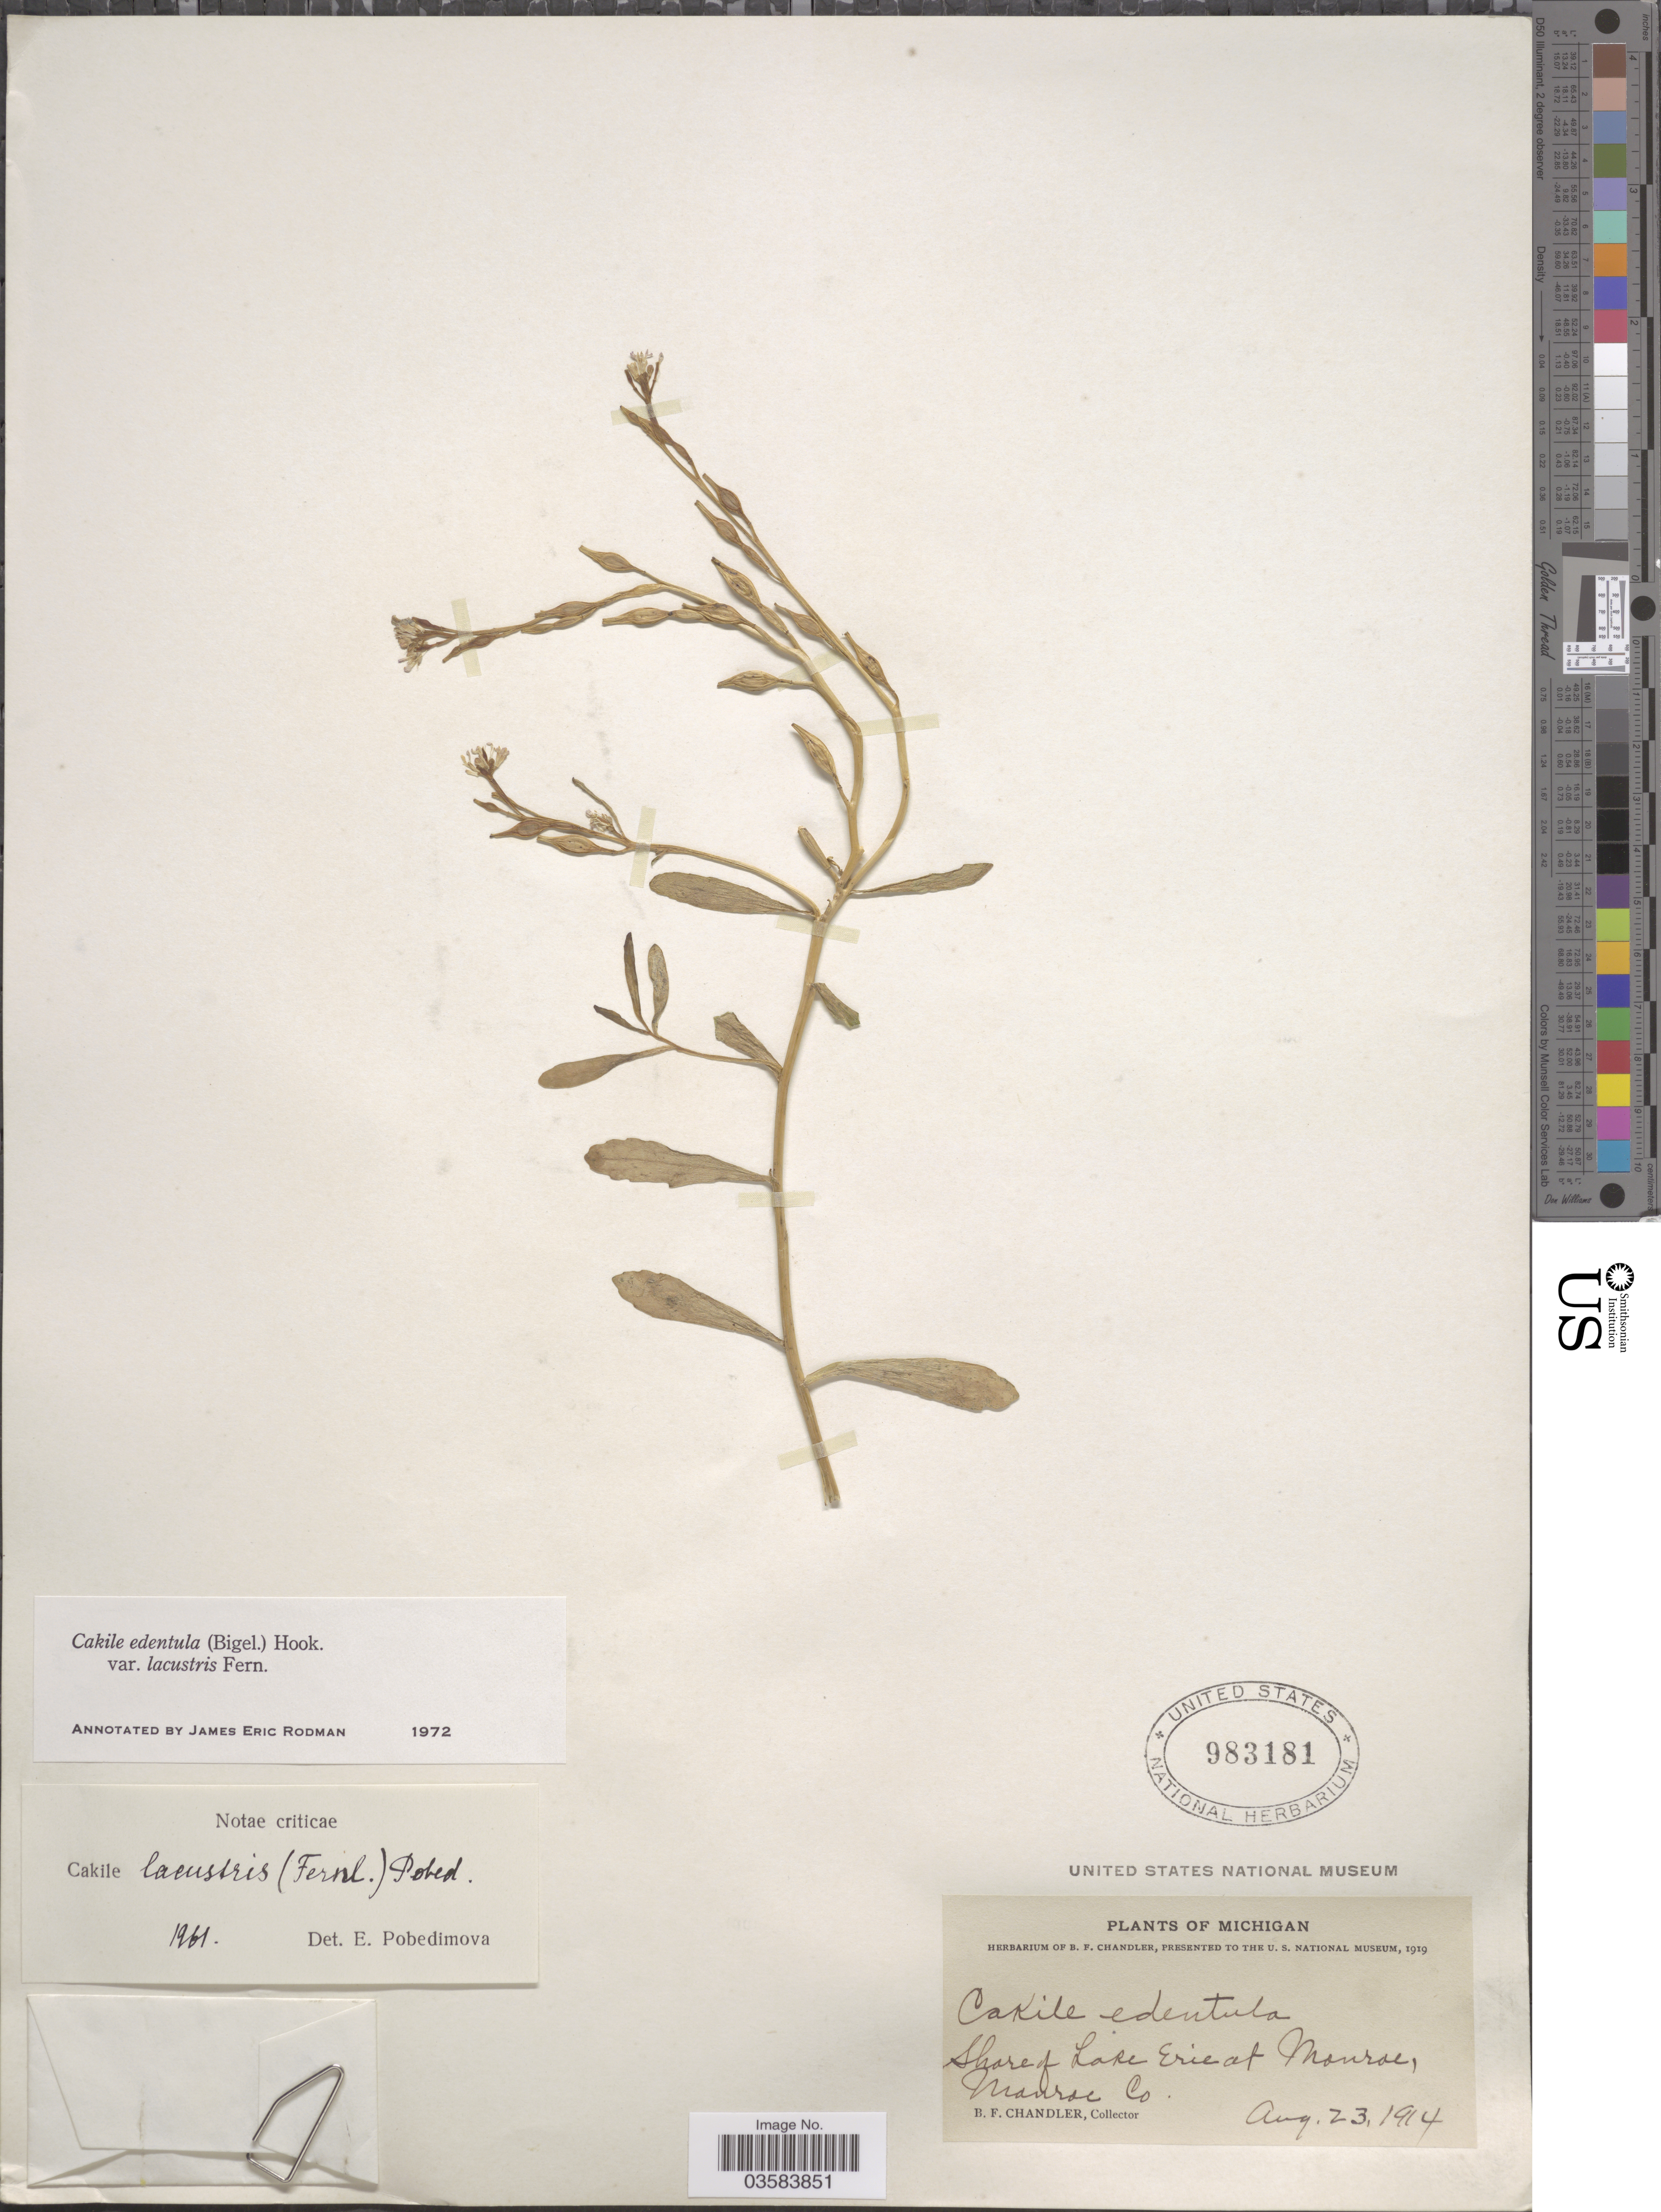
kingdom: Plantae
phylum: Tracheophyta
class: Magnoliopsida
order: Brassicales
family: Brassicaceae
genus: Cakile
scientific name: Cakile edentula var. lacustris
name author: Fernald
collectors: B. F. Chandler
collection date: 1914-08-23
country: United States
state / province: Michigan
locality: Shore of Lake Erie at Monroe, Monroe Co.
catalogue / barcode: US 983181